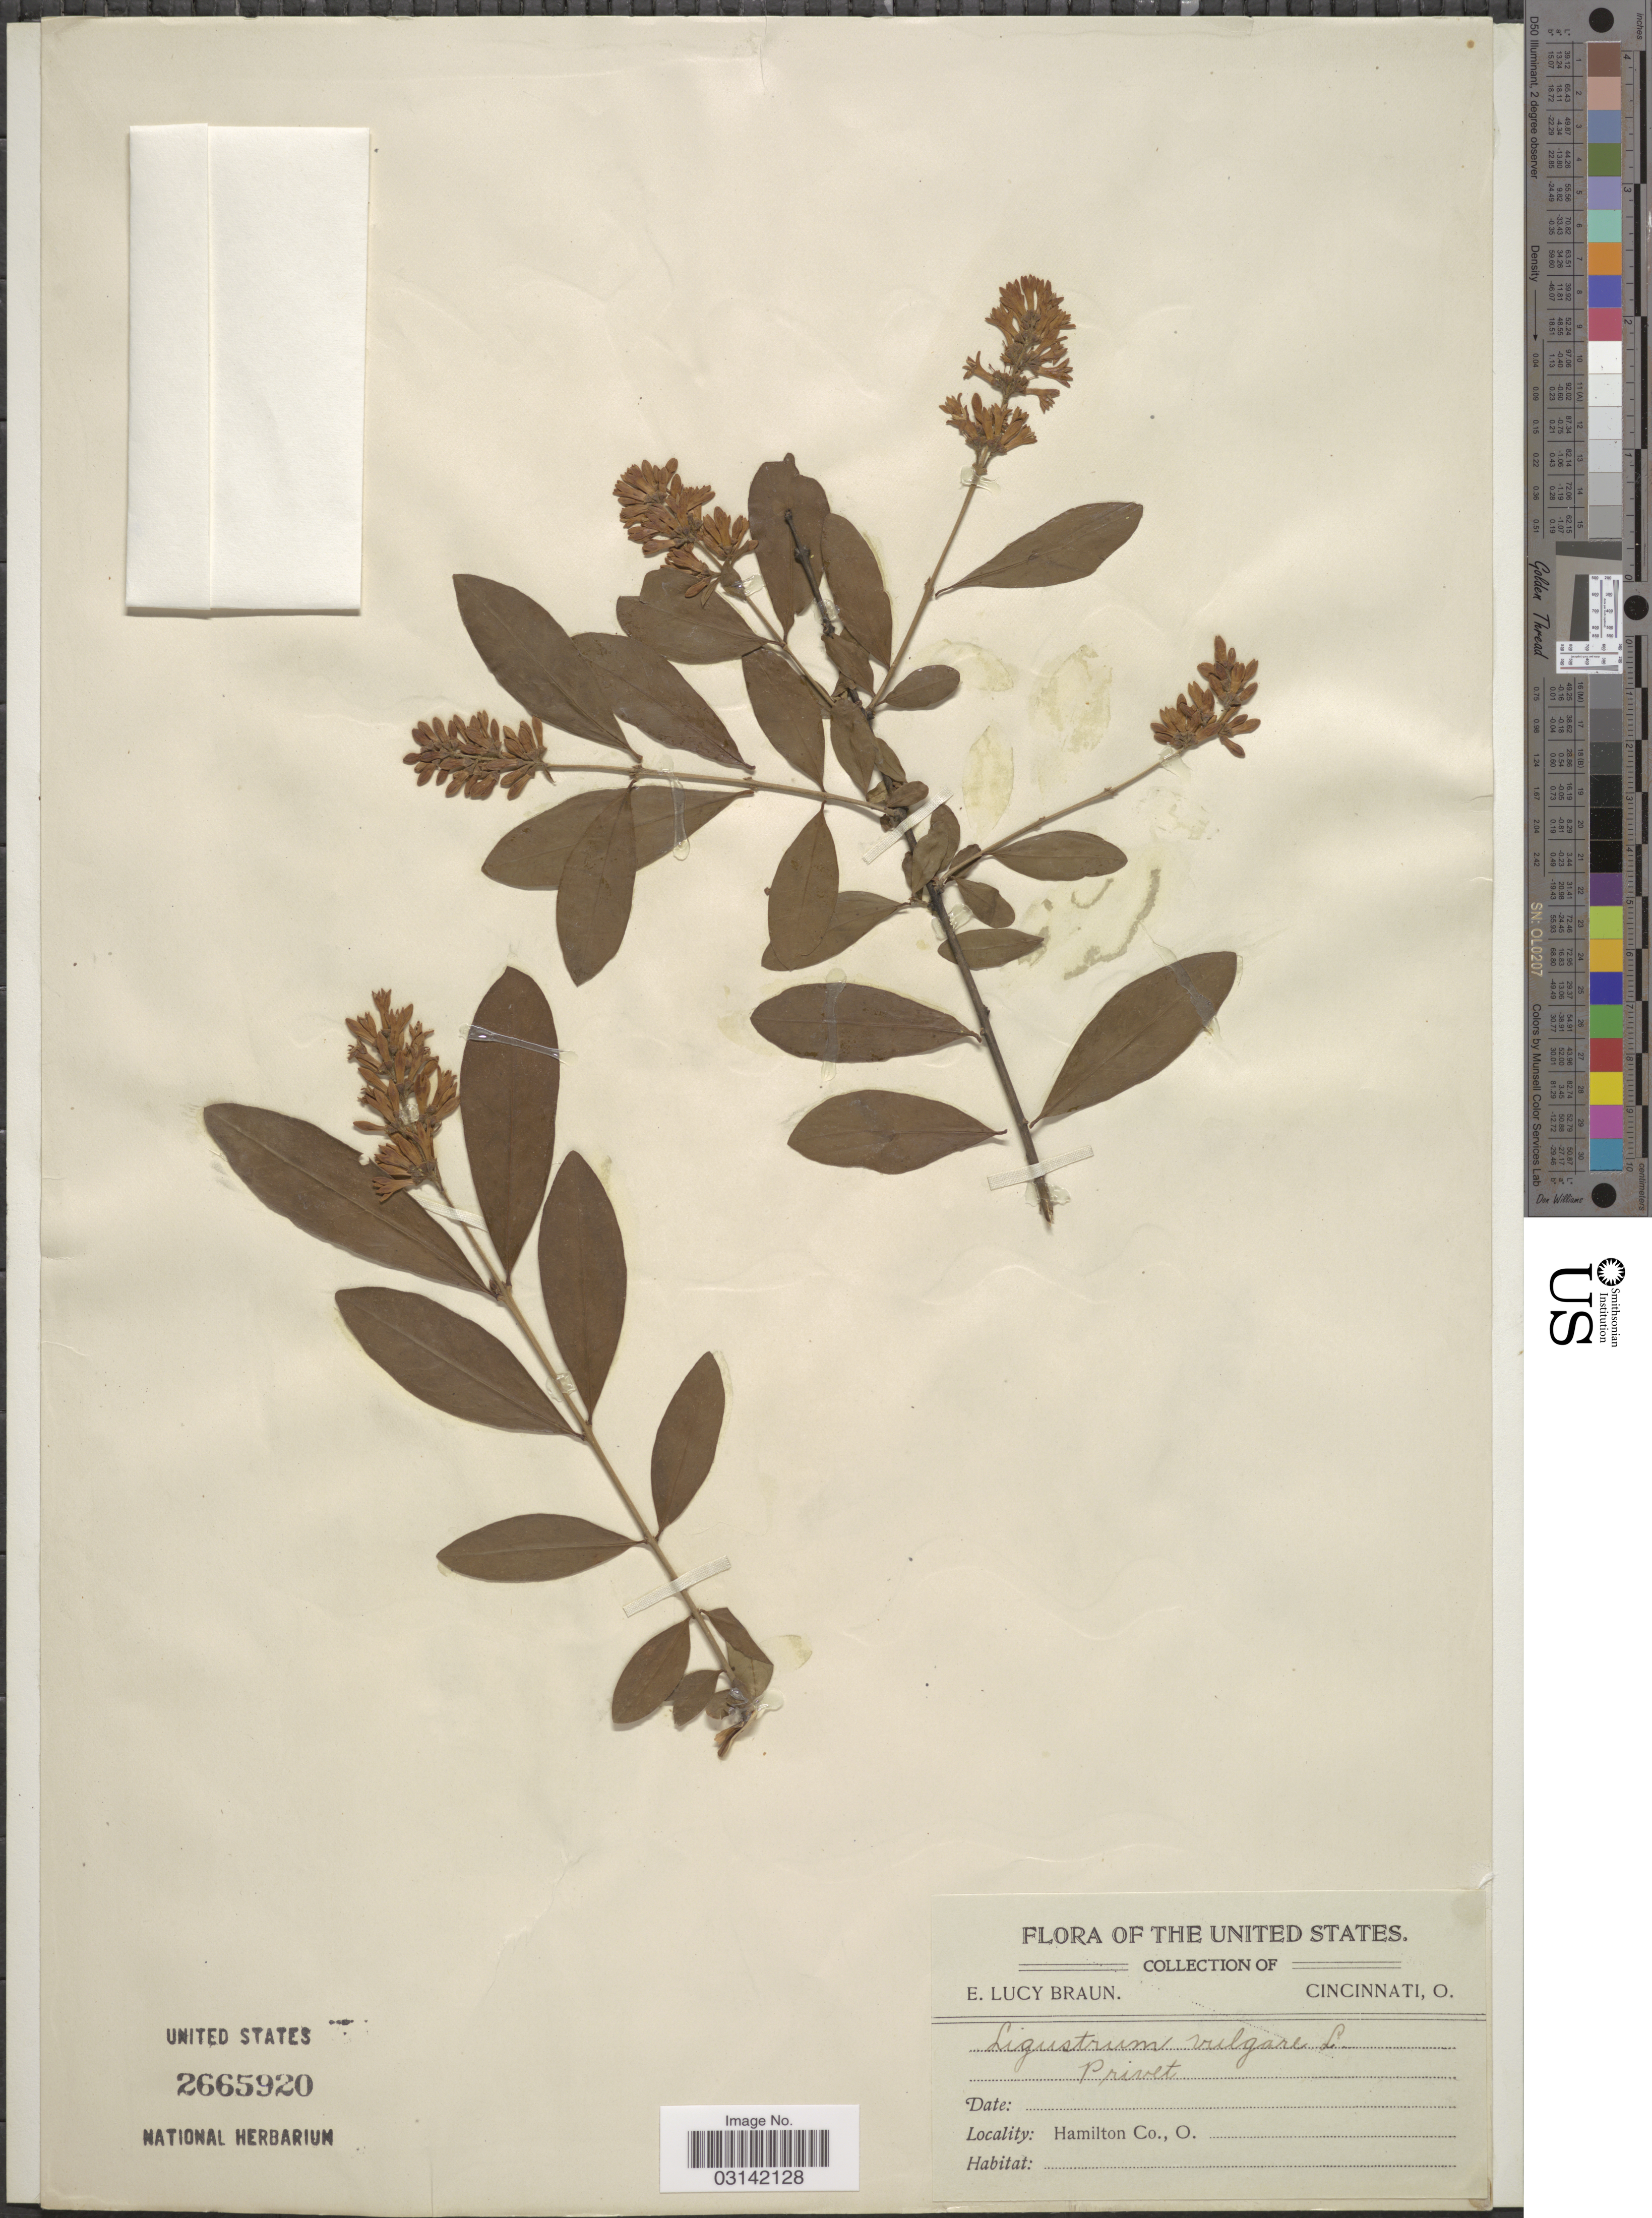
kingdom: Plantae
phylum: Tracheophyta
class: Magnoliopsida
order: Lamiales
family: Oleaceae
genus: Ligustrum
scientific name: Ligustrum vulgare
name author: L.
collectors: E. Braun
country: United States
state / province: Ohio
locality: Hamilton Co.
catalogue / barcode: US 2665920